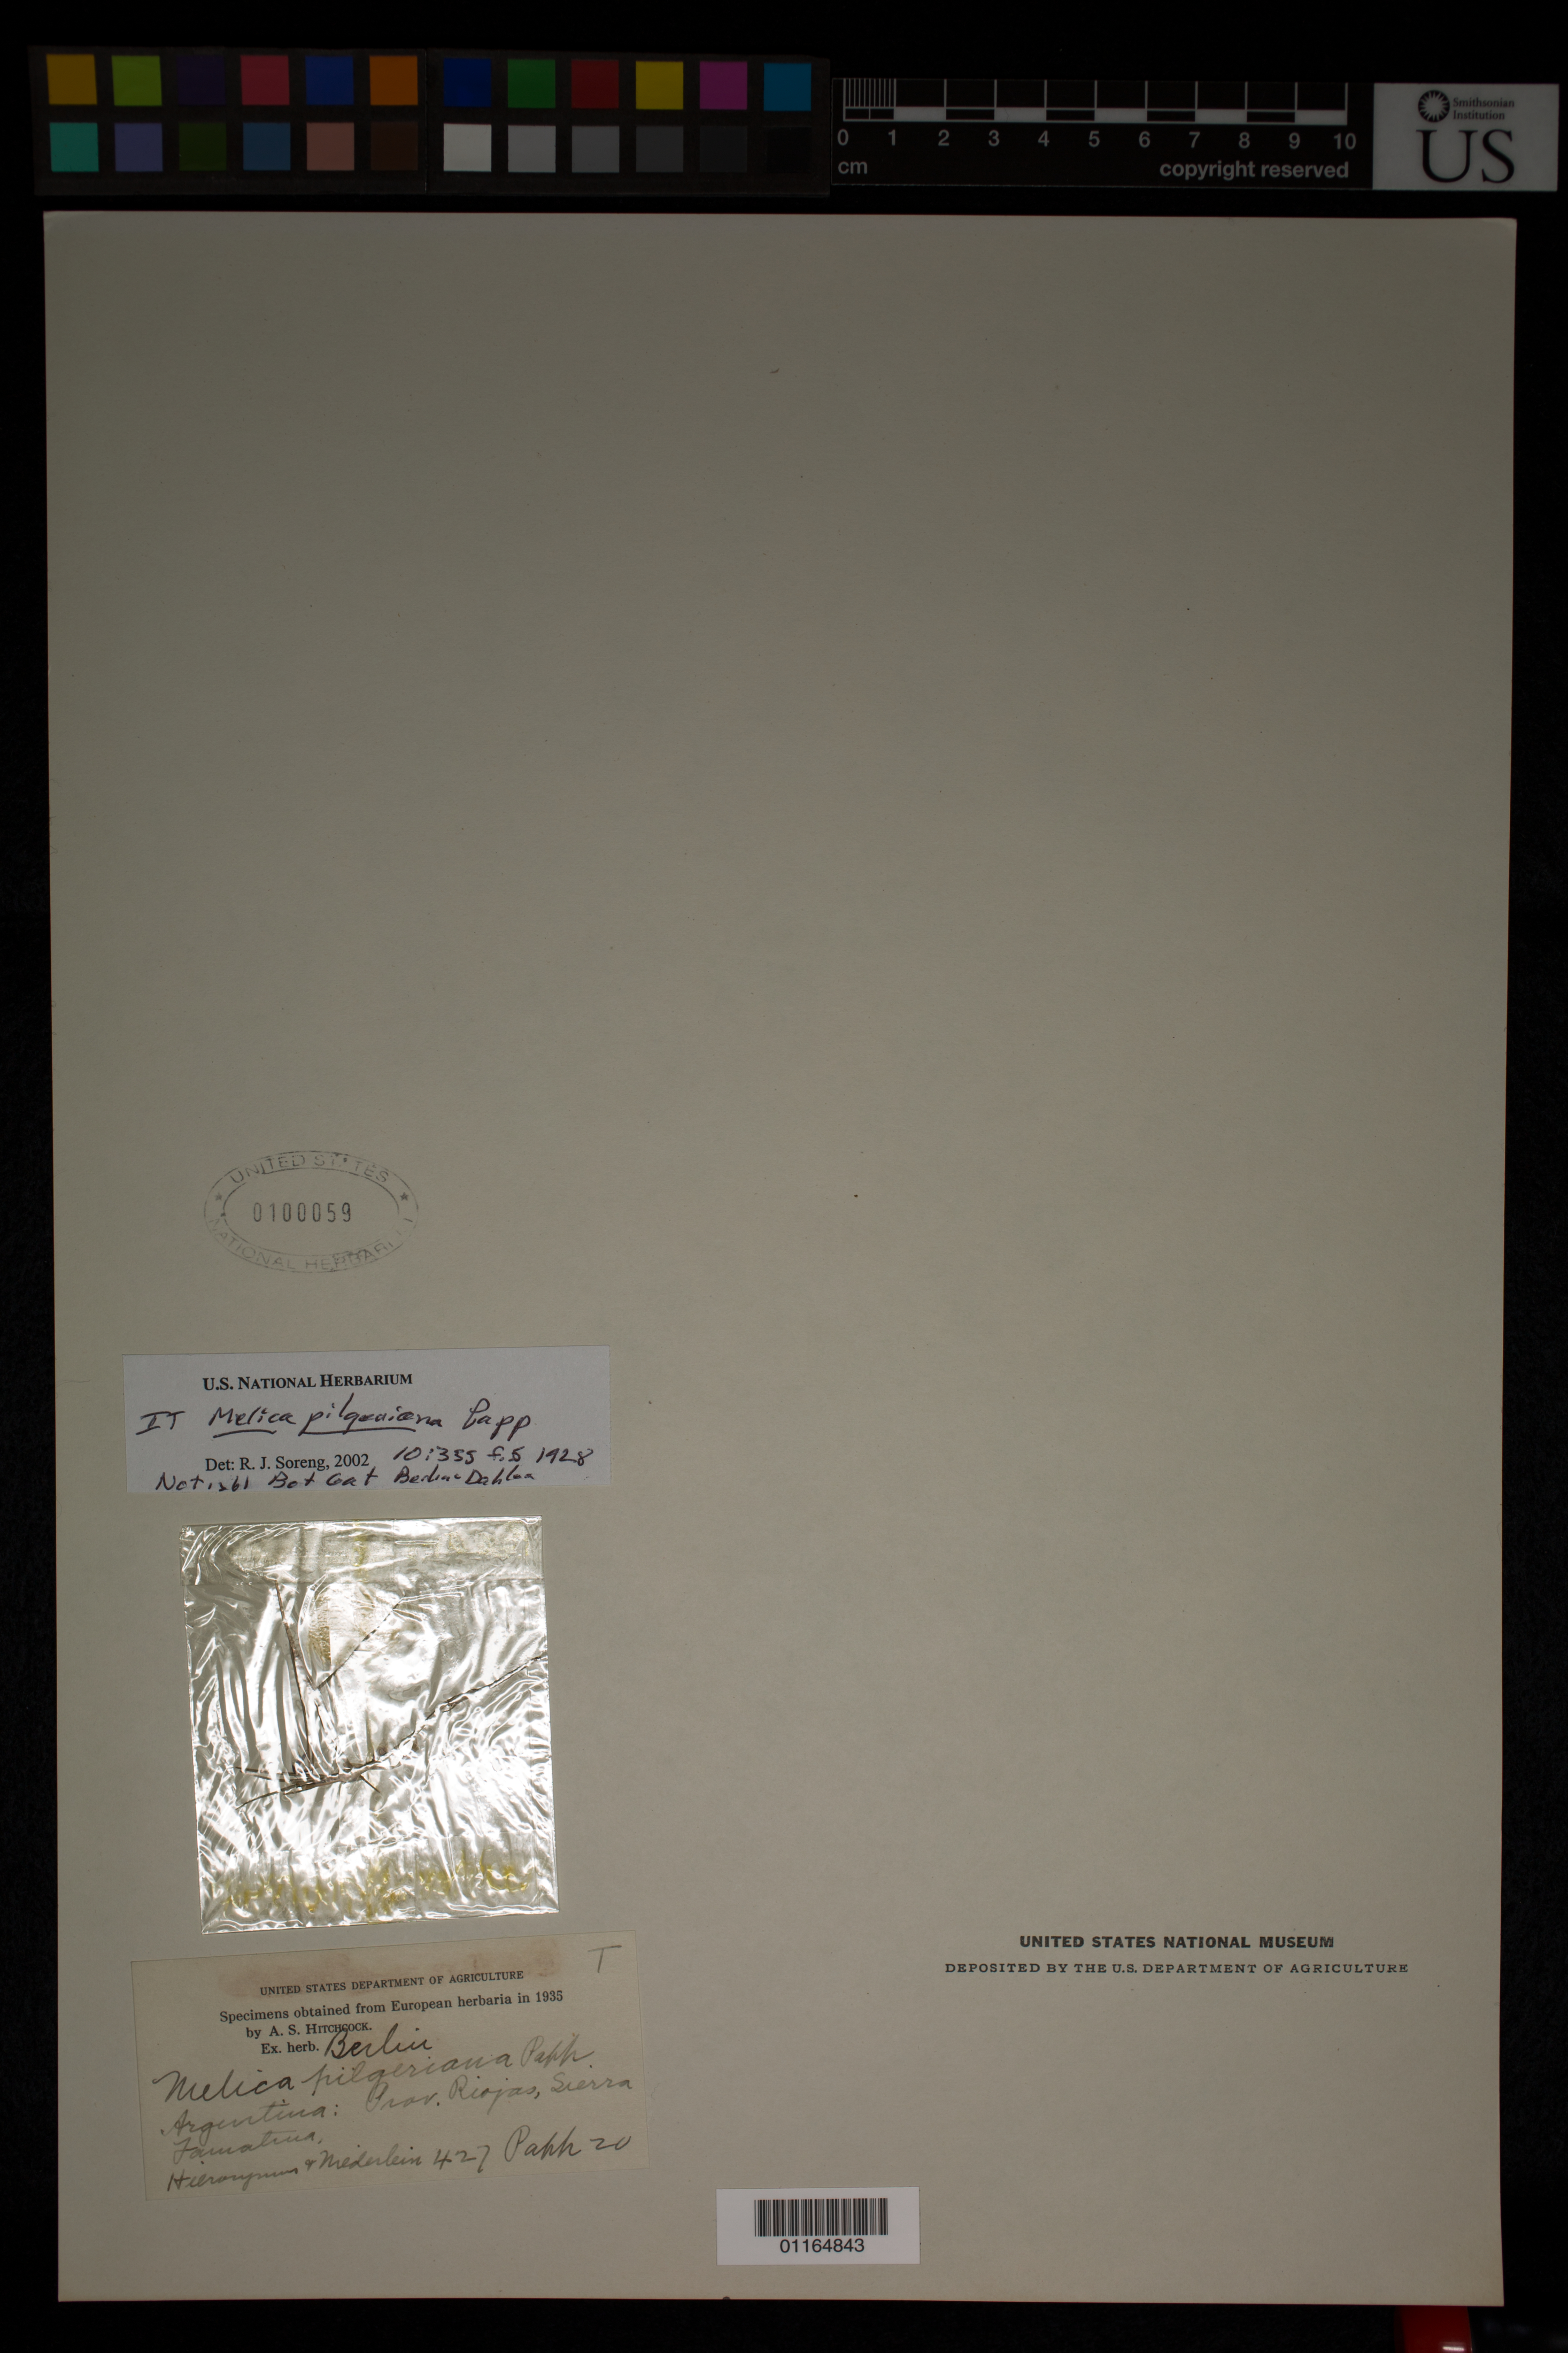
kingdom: Plantae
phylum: Tracheophyta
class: Liliopsida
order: Poales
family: Poaceae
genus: Melica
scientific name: Melica pilgeriana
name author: Papp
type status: Type Collection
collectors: G. H. Hieronymus & W. Niederlein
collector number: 427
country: Peru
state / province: San Martín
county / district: Rioja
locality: Sierra Famatina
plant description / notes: Fragmentary material of type specimen ex herb. Berlin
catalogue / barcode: US 100059